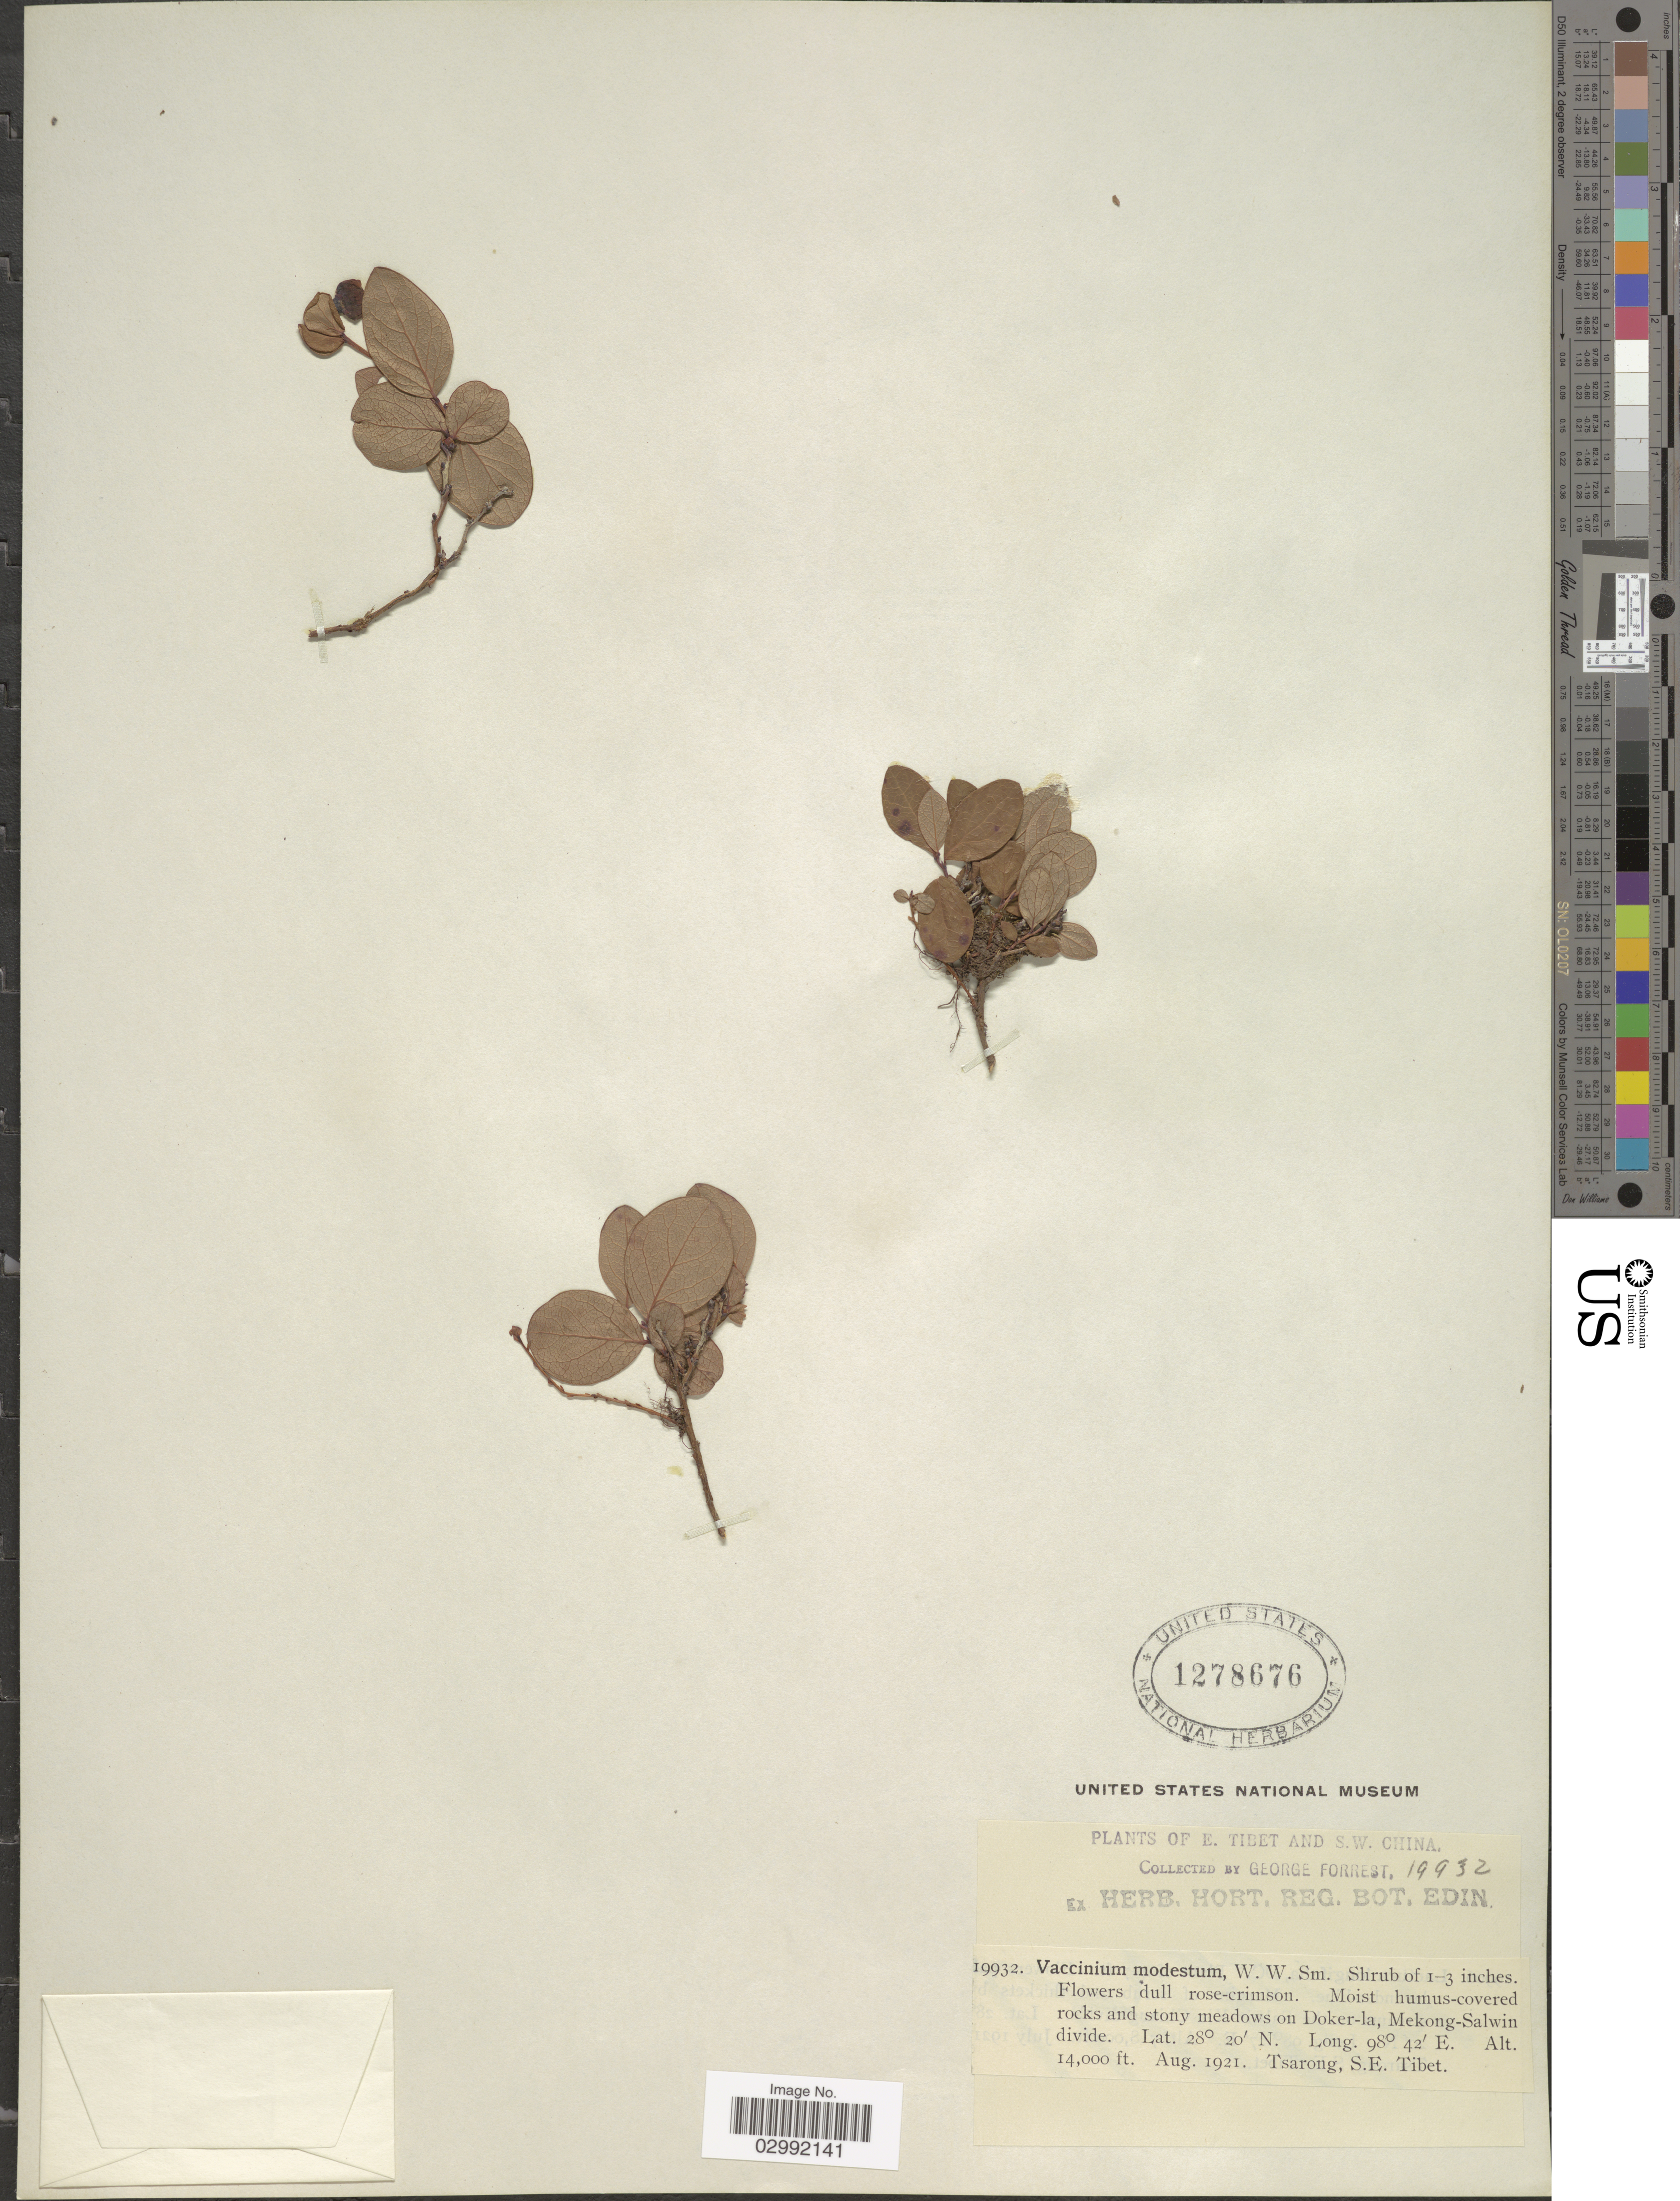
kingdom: Plantae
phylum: Tracheophyta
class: Magnoliopsida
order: Ericales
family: Ericaceae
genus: Vaccinium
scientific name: Vaccinium modestum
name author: W.W. Sm.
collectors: G. Forrest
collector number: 19932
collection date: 1921-08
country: China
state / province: Xizang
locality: Moist humus-covered rocks and stony meadows on Doker-la, Mekong-Salwin divide.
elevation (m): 4267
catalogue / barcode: US 1278676